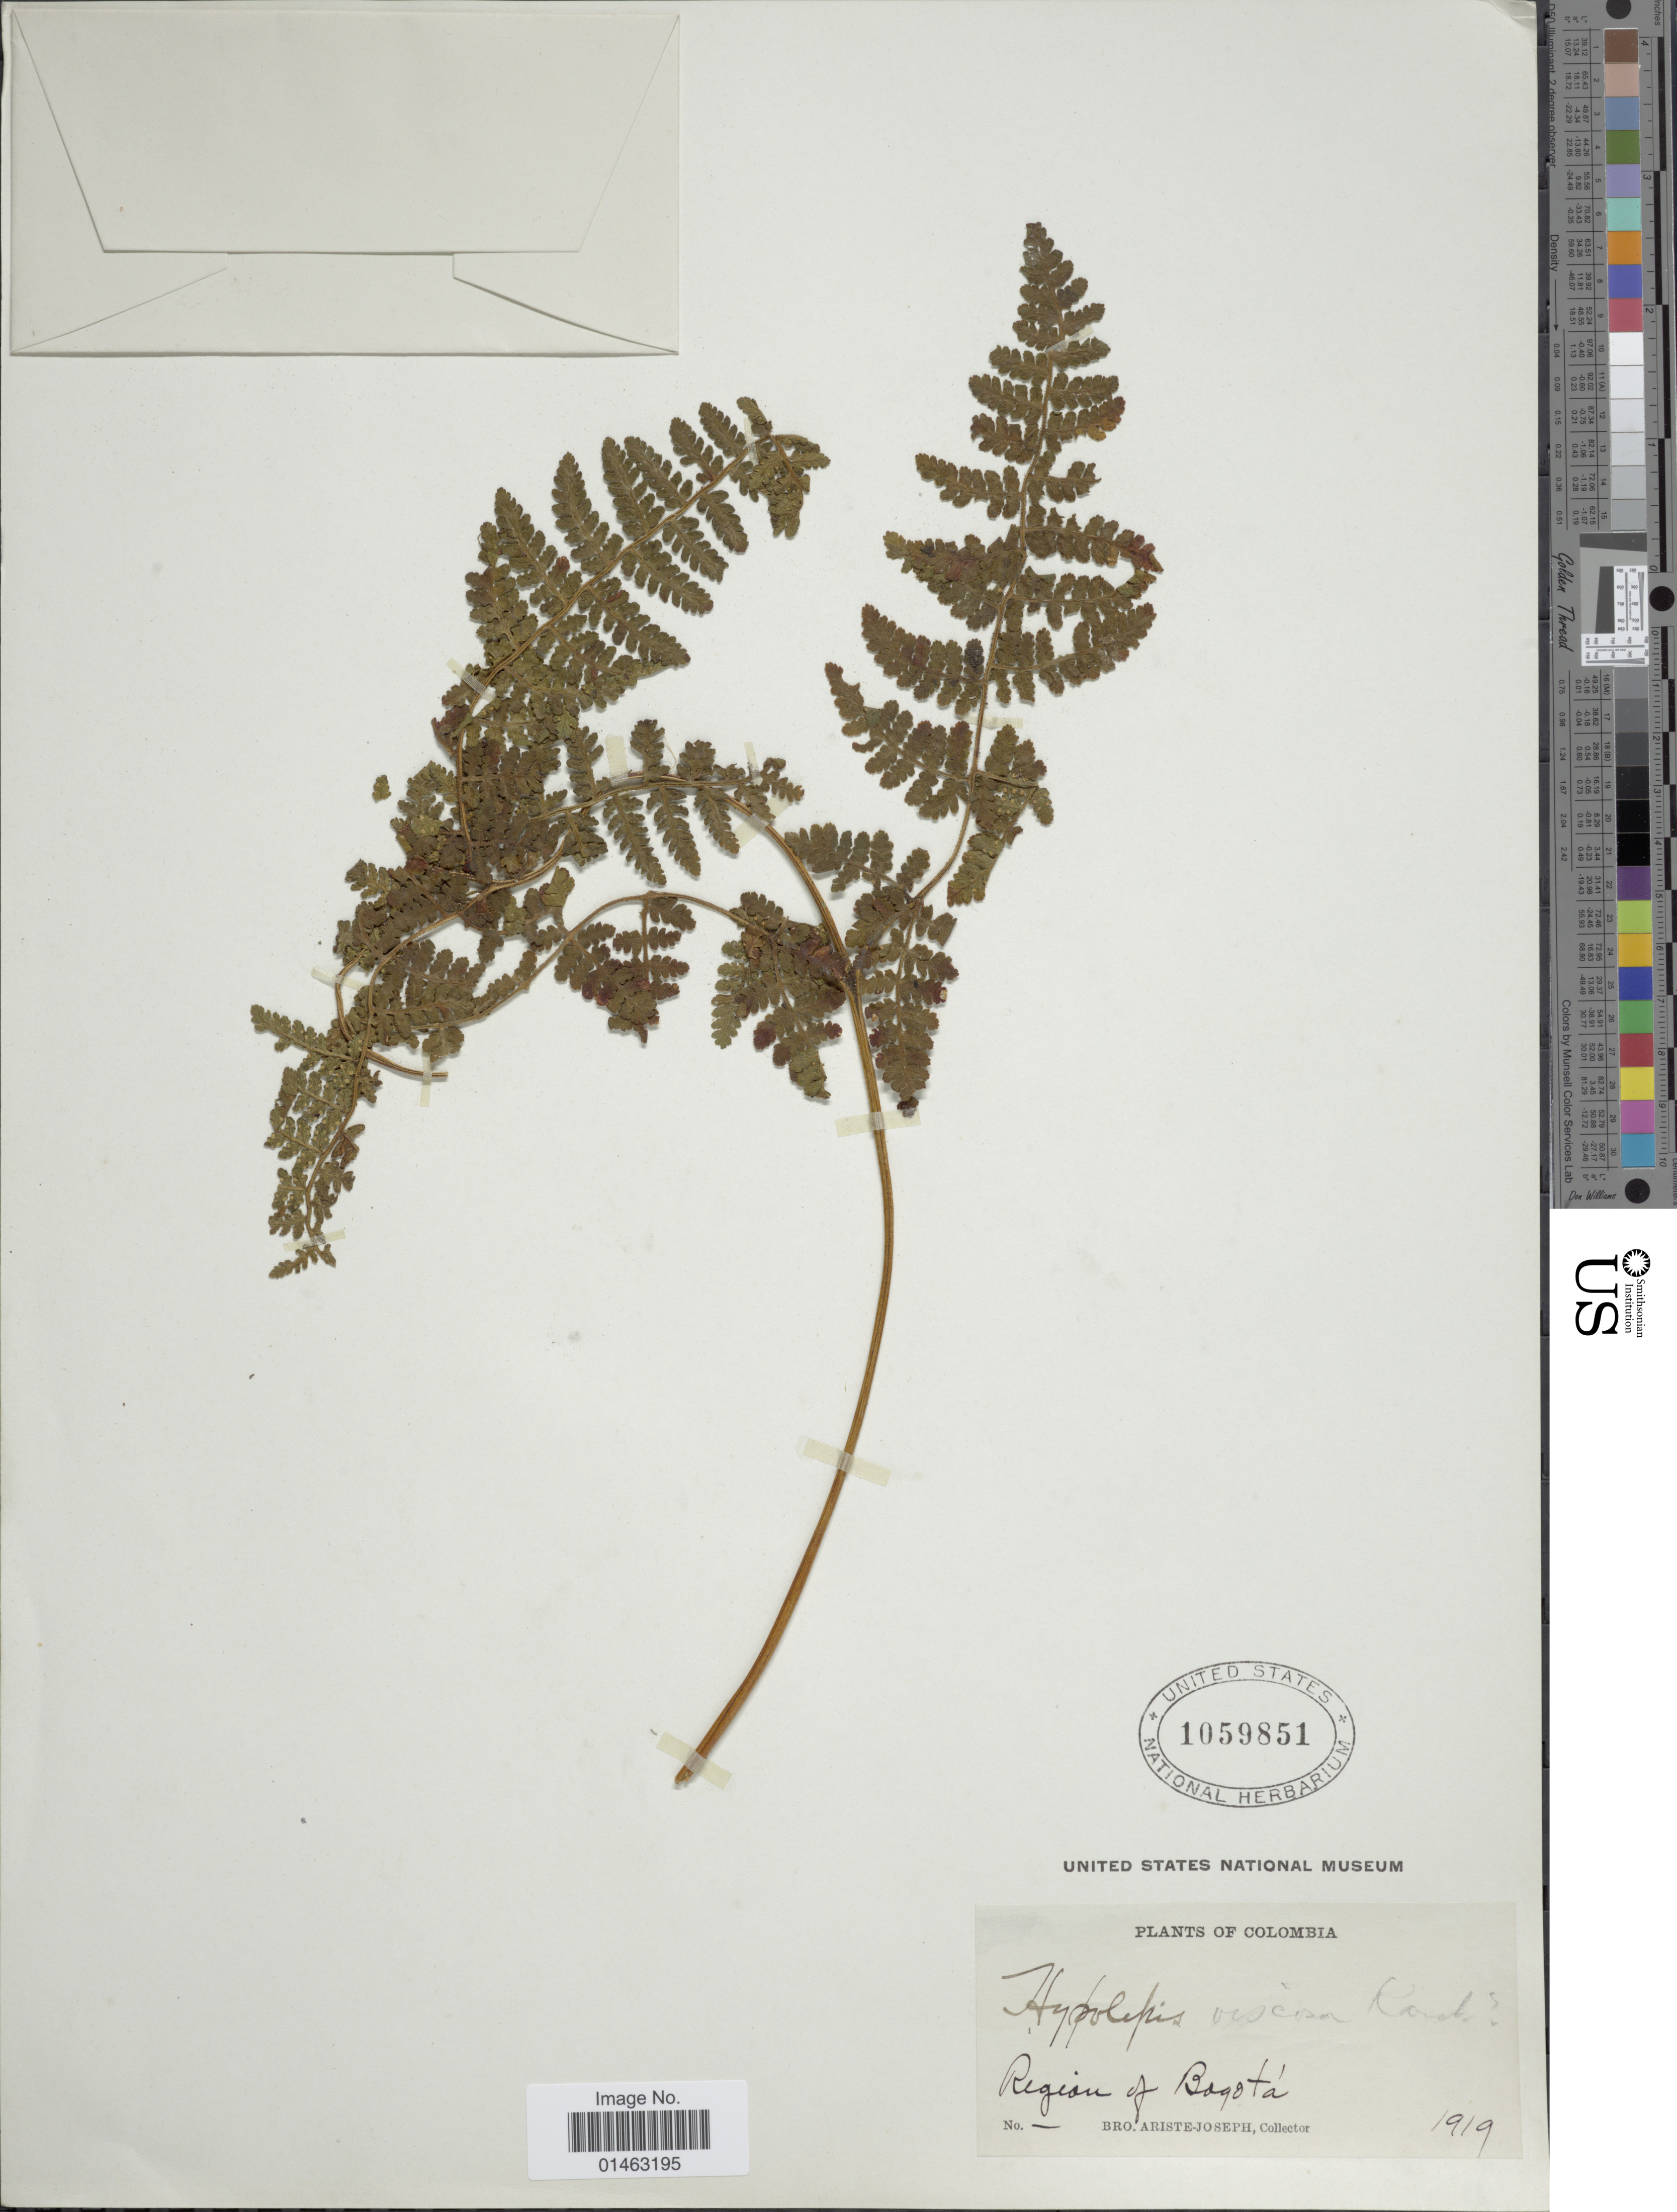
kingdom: Plantae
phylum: Tracheophyta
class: Polypodiopsida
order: Polypodiales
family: Dennstaedtiaceae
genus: Hypolepis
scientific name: Hypolepis viscosa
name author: H. Karst.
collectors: Bro. Ariste-Joseph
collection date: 1919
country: Colombia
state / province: Bogota D.C.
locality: Region of Bogotá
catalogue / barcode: US 1059851